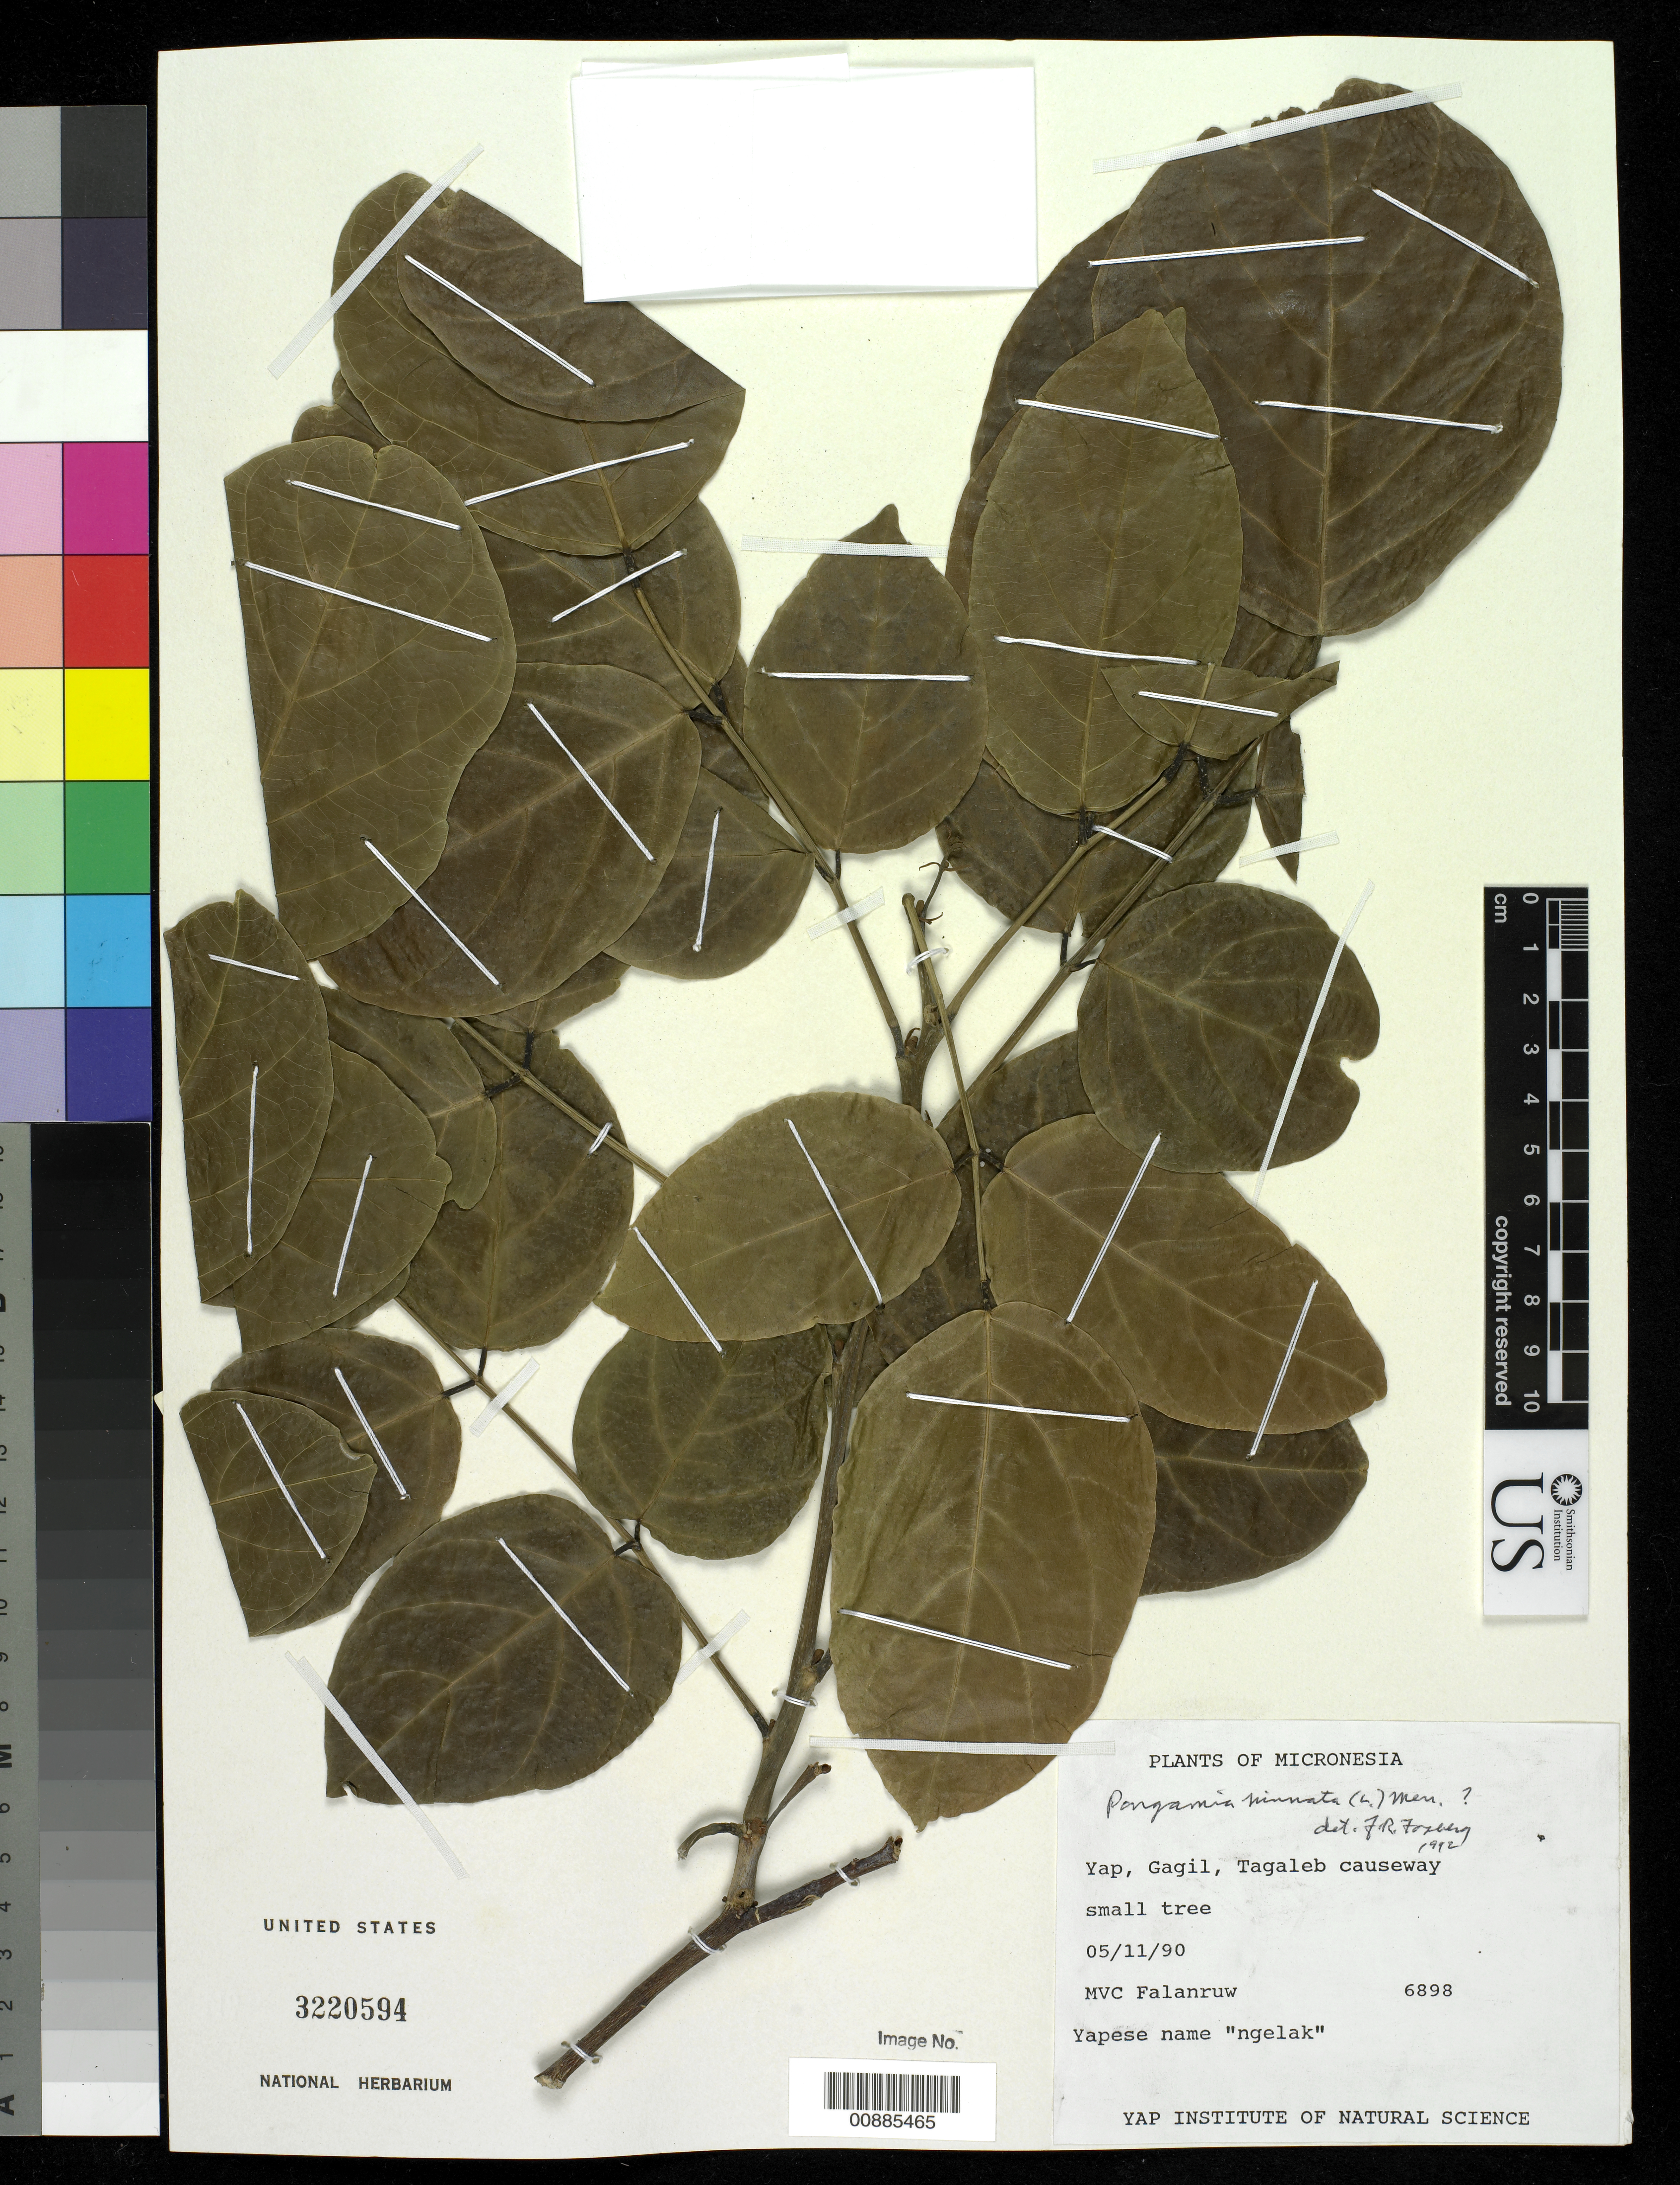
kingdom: Plantae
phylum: Tracheophyta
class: Magnoliopsida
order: Fabales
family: Fabaceae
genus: Millettia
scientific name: Millettia pinnata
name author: (L.) Panigrahi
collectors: M. V. Falanruw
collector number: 6898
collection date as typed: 11 May 1990 or 05 Nov 1990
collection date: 1990-05-11 or 1990-11-05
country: Micronesia, Federated States of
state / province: Yap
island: Gagil Tamil [Gagil-Tomil]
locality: Gagil, Tagaleb causeway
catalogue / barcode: US 3220594